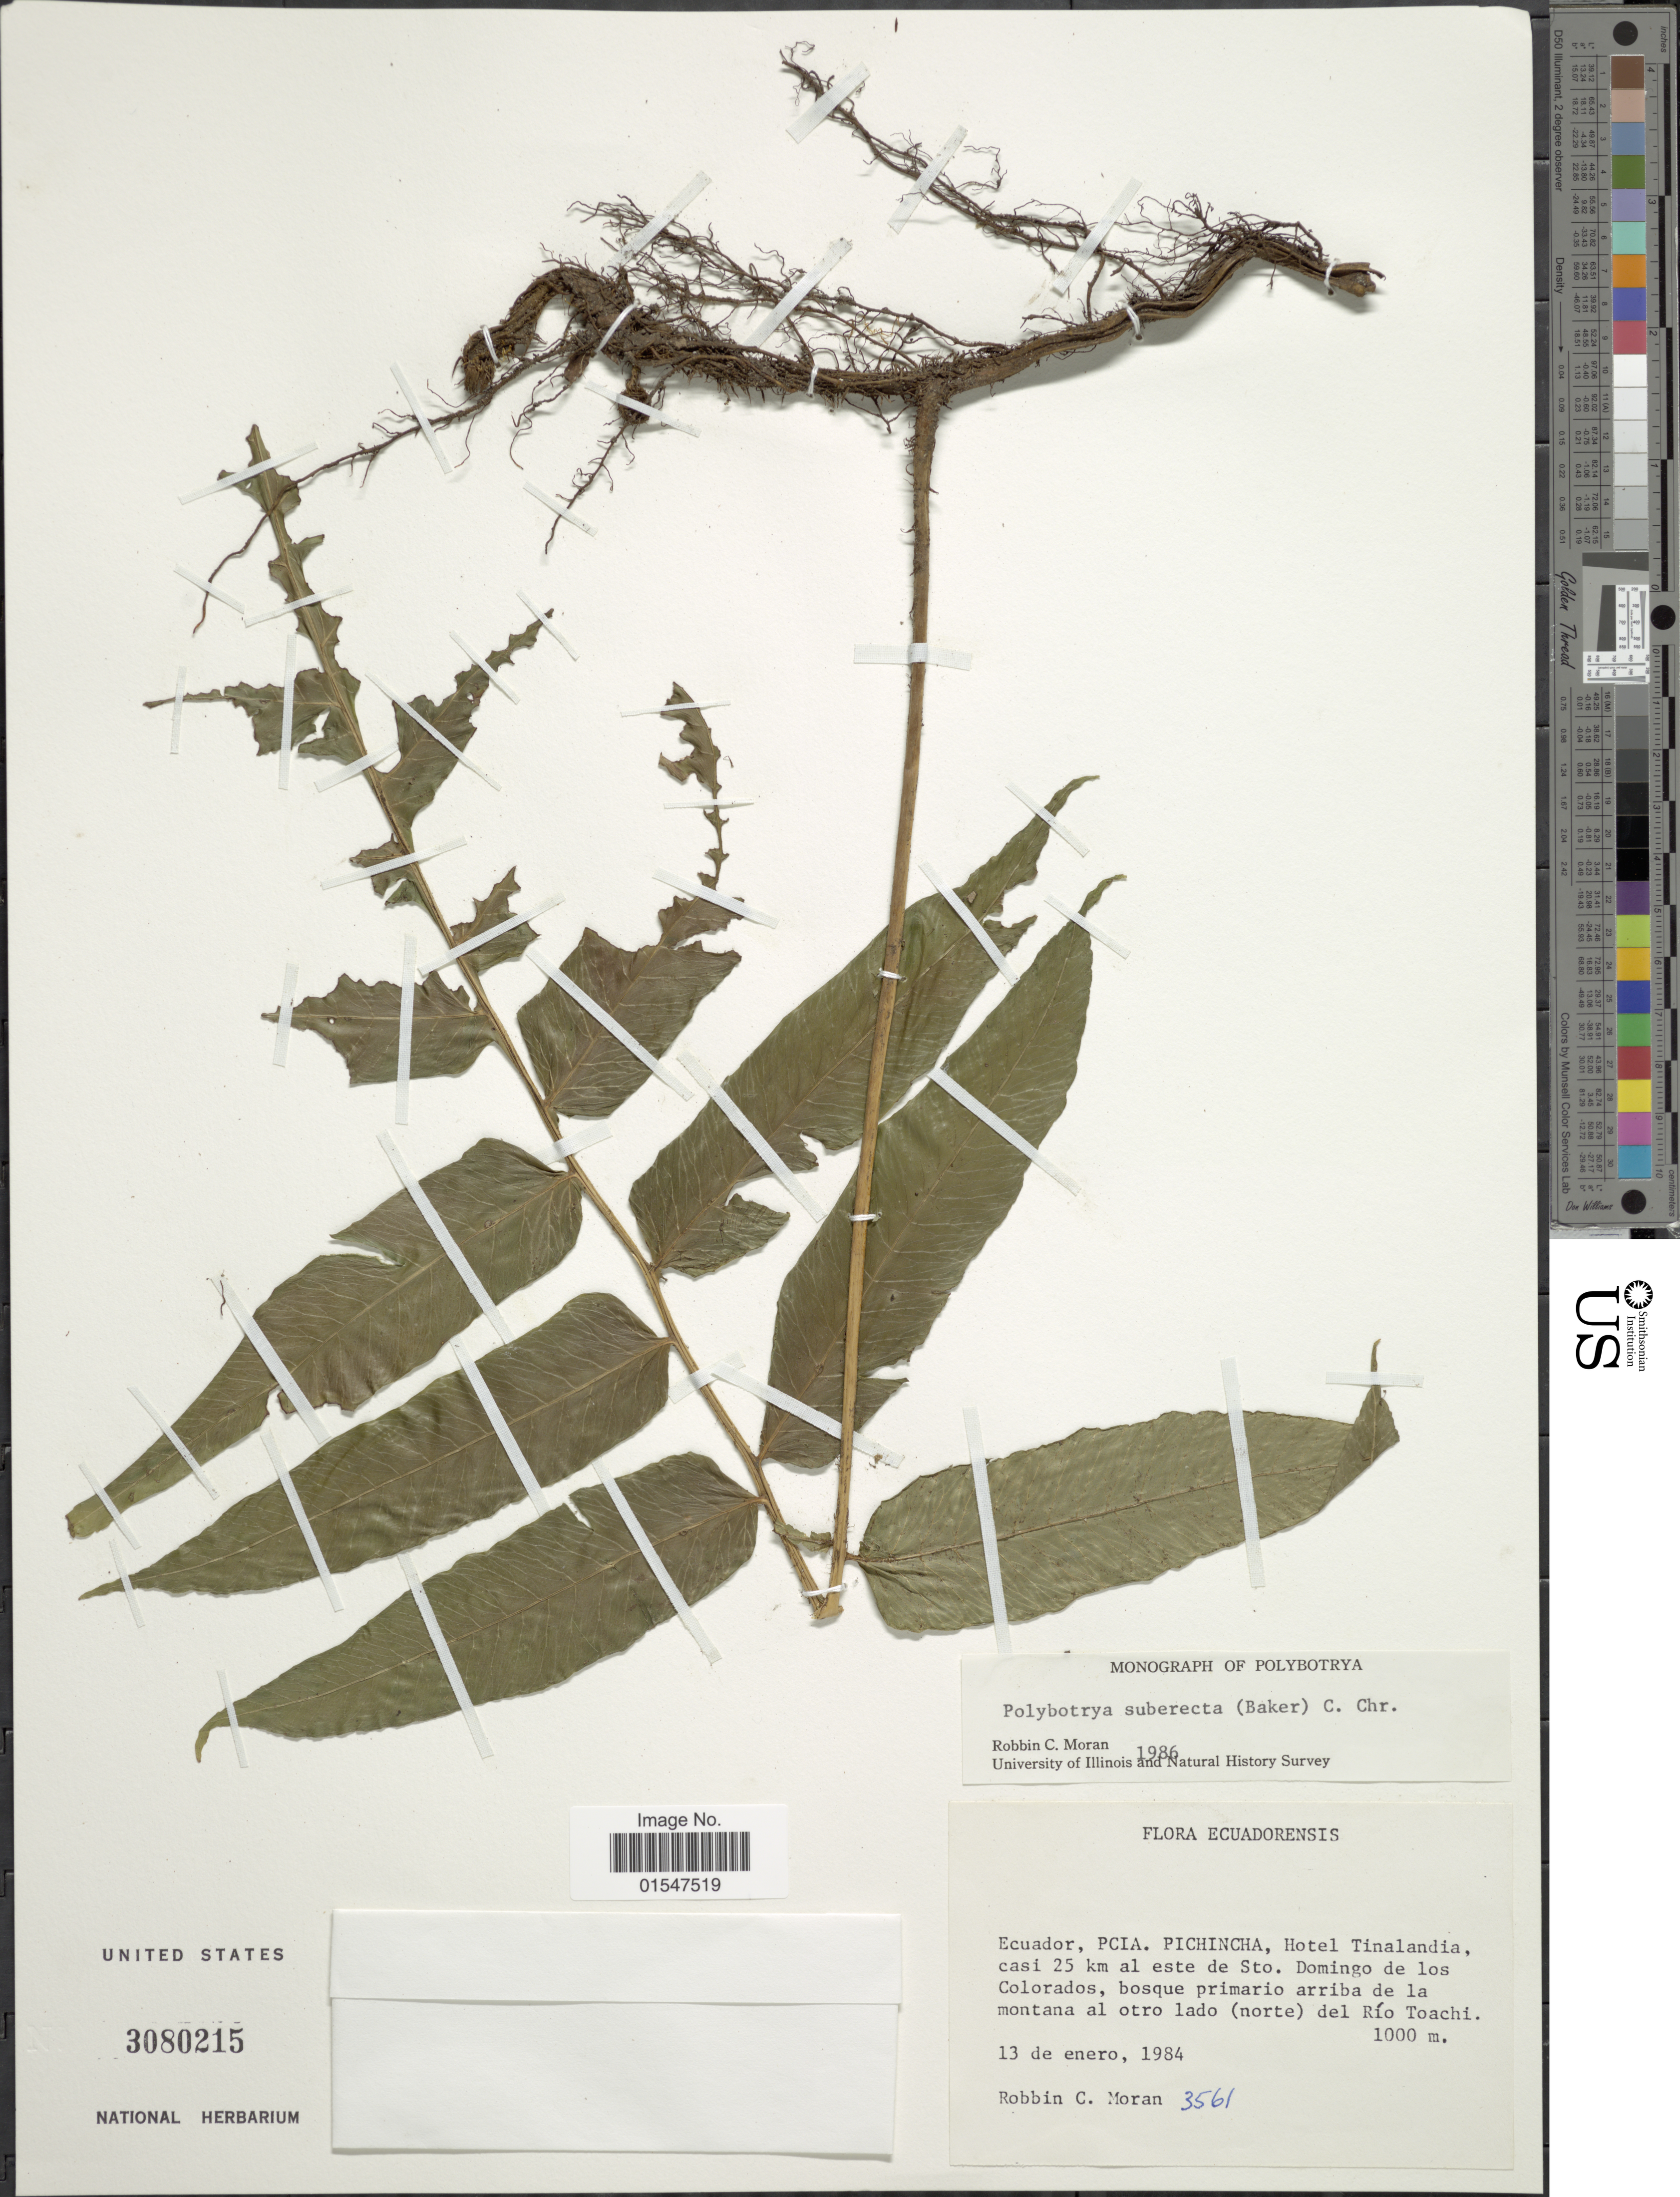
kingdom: Plantae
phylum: Tracheophyta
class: Polypodiopsida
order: Polypodiales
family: Dryopteridaceae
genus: Polybotrya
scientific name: Polybotrya suberecta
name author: (Baker) C. Chr.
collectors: R. C. Moran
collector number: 3561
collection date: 1984-01-13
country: Ecuador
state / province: Pichincha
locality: Hotel Tinalandia, casi 25 km al este de Sto, Domingo de los Colorados, bosque primario arriba de la montana al otro lado (norte) del Río Toachi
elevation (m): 1000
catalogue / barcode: US 3080215